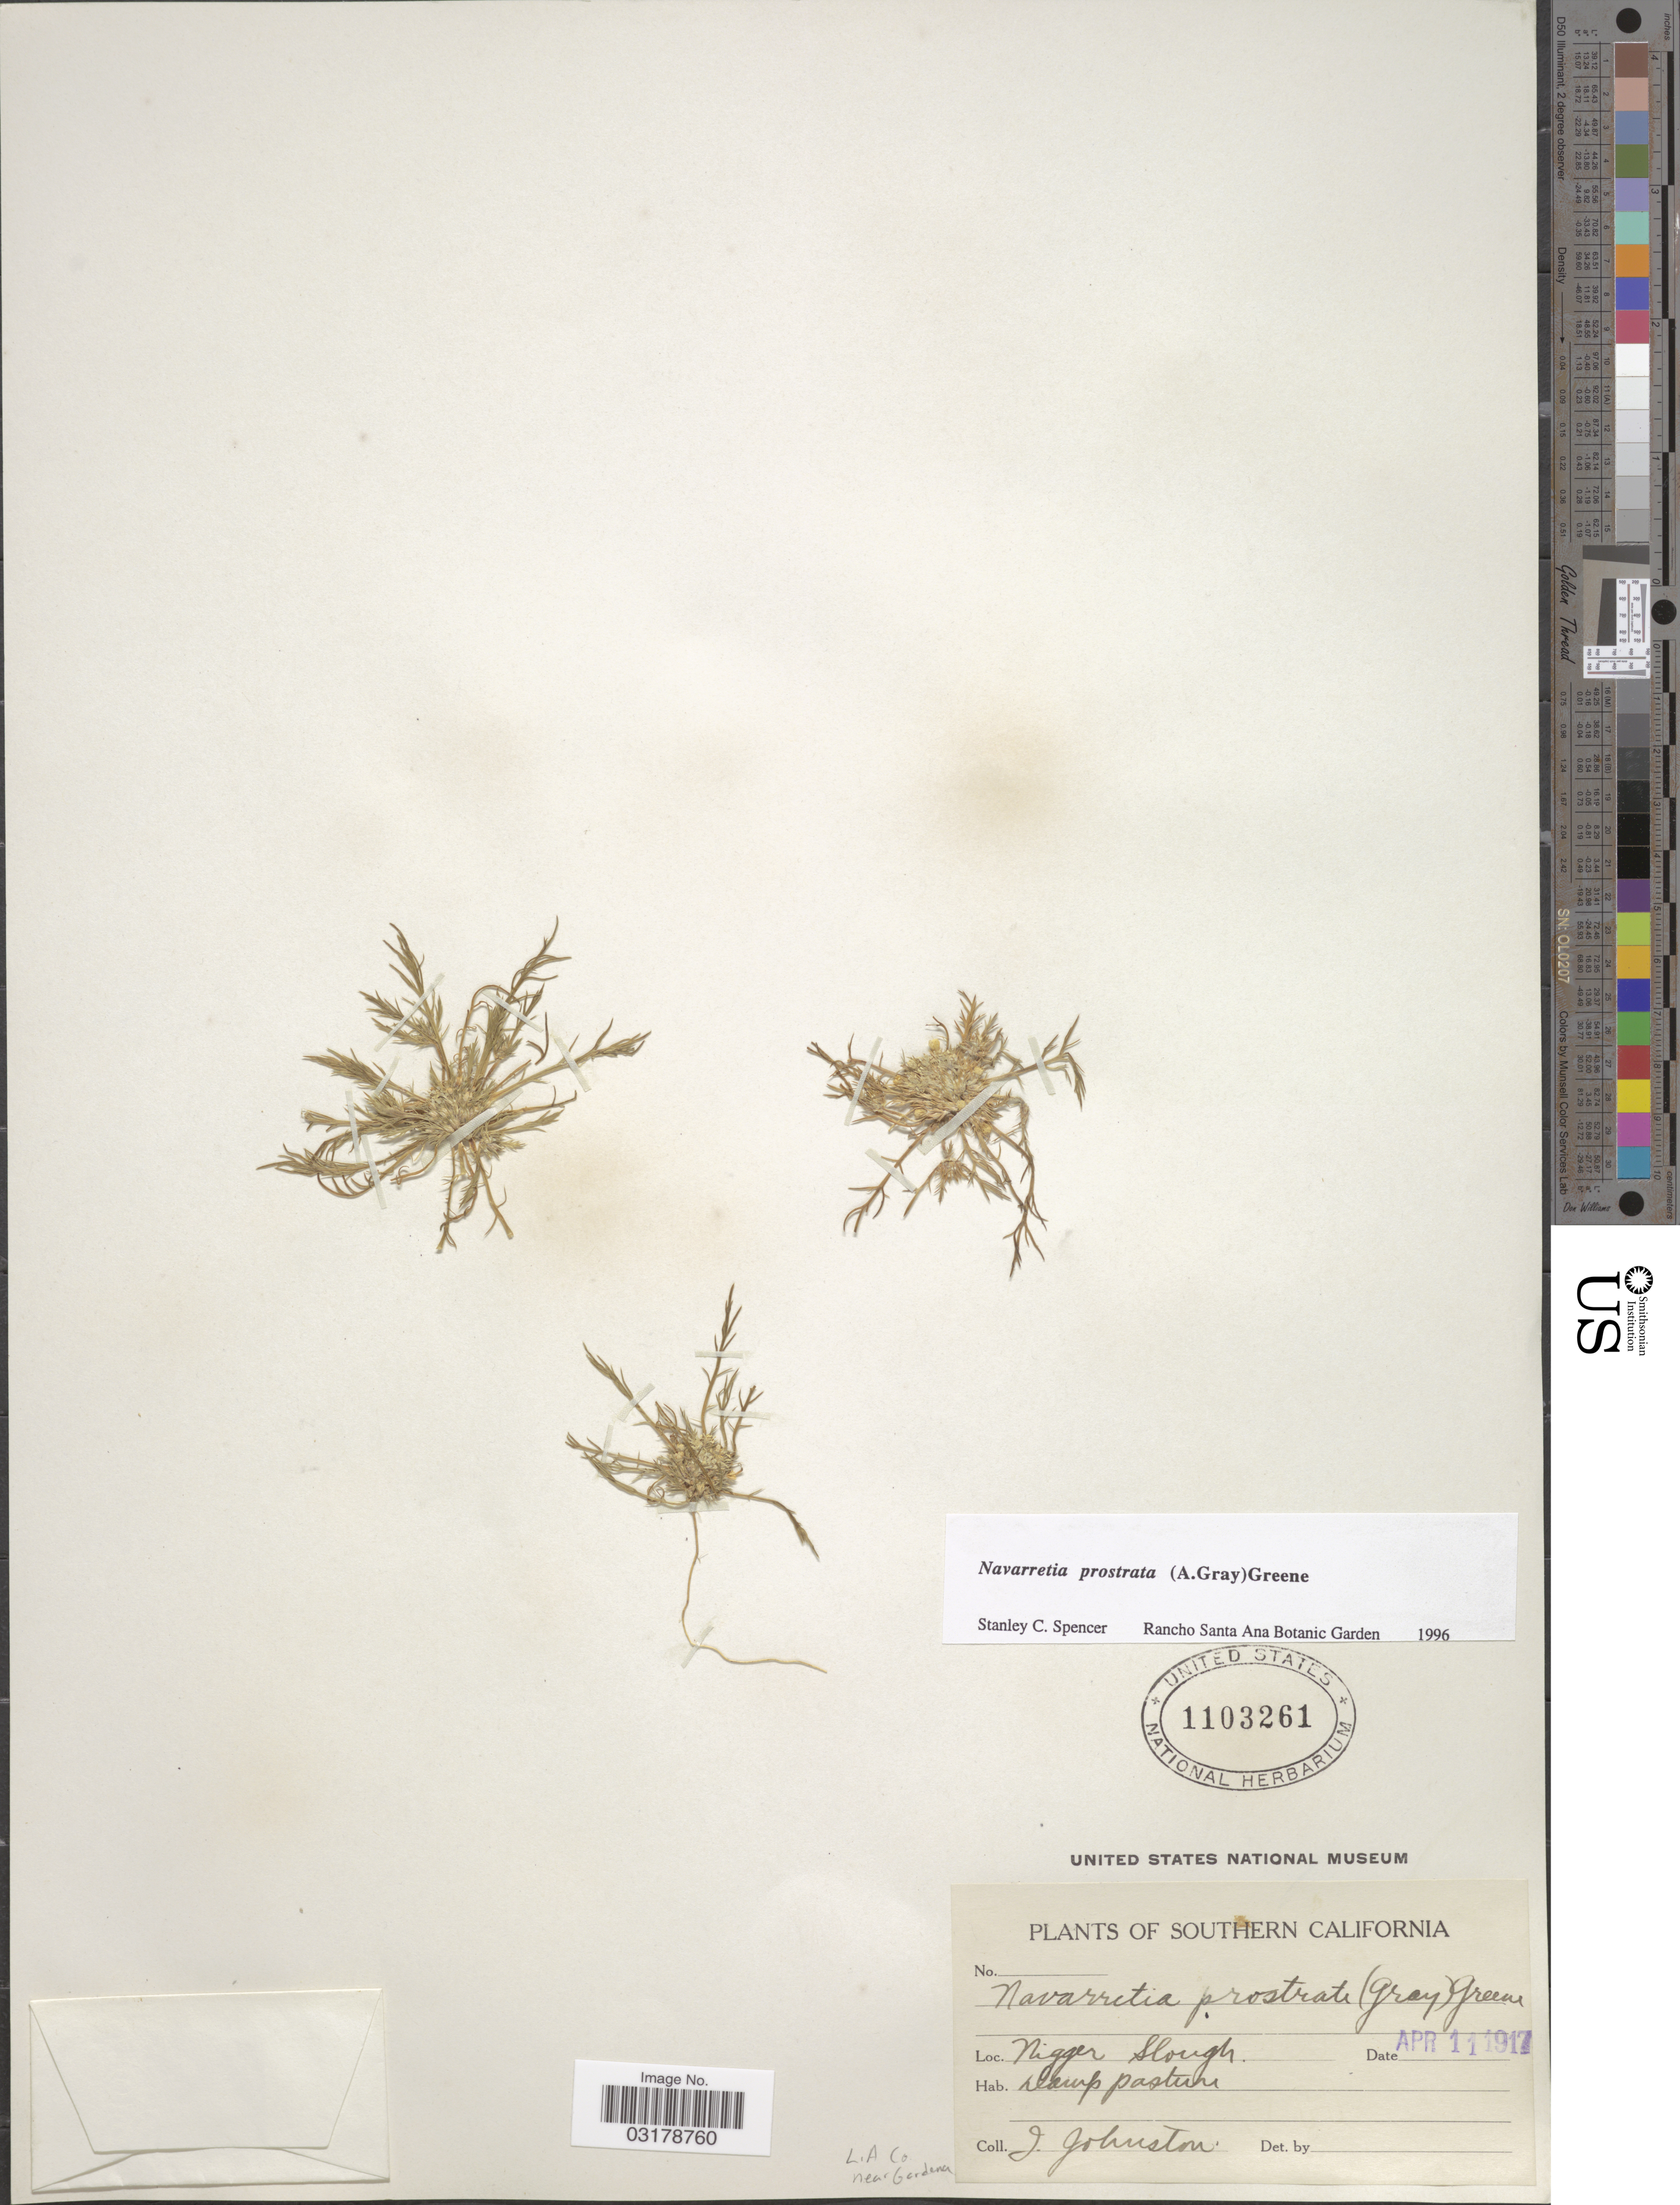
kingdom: Plantae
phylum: Tracheophyta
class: Magnoliopsida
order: Ericales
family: Polemoniaceae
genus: Navarretia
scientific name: Navarretia prostrata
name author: (A. Gray) S.W. Greene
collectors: J. Johnston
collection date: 1917-04-11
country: United States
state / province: California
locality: Southern California. Nigger Slough. L.A. Co. near Gardena.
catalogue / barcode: US 1103261